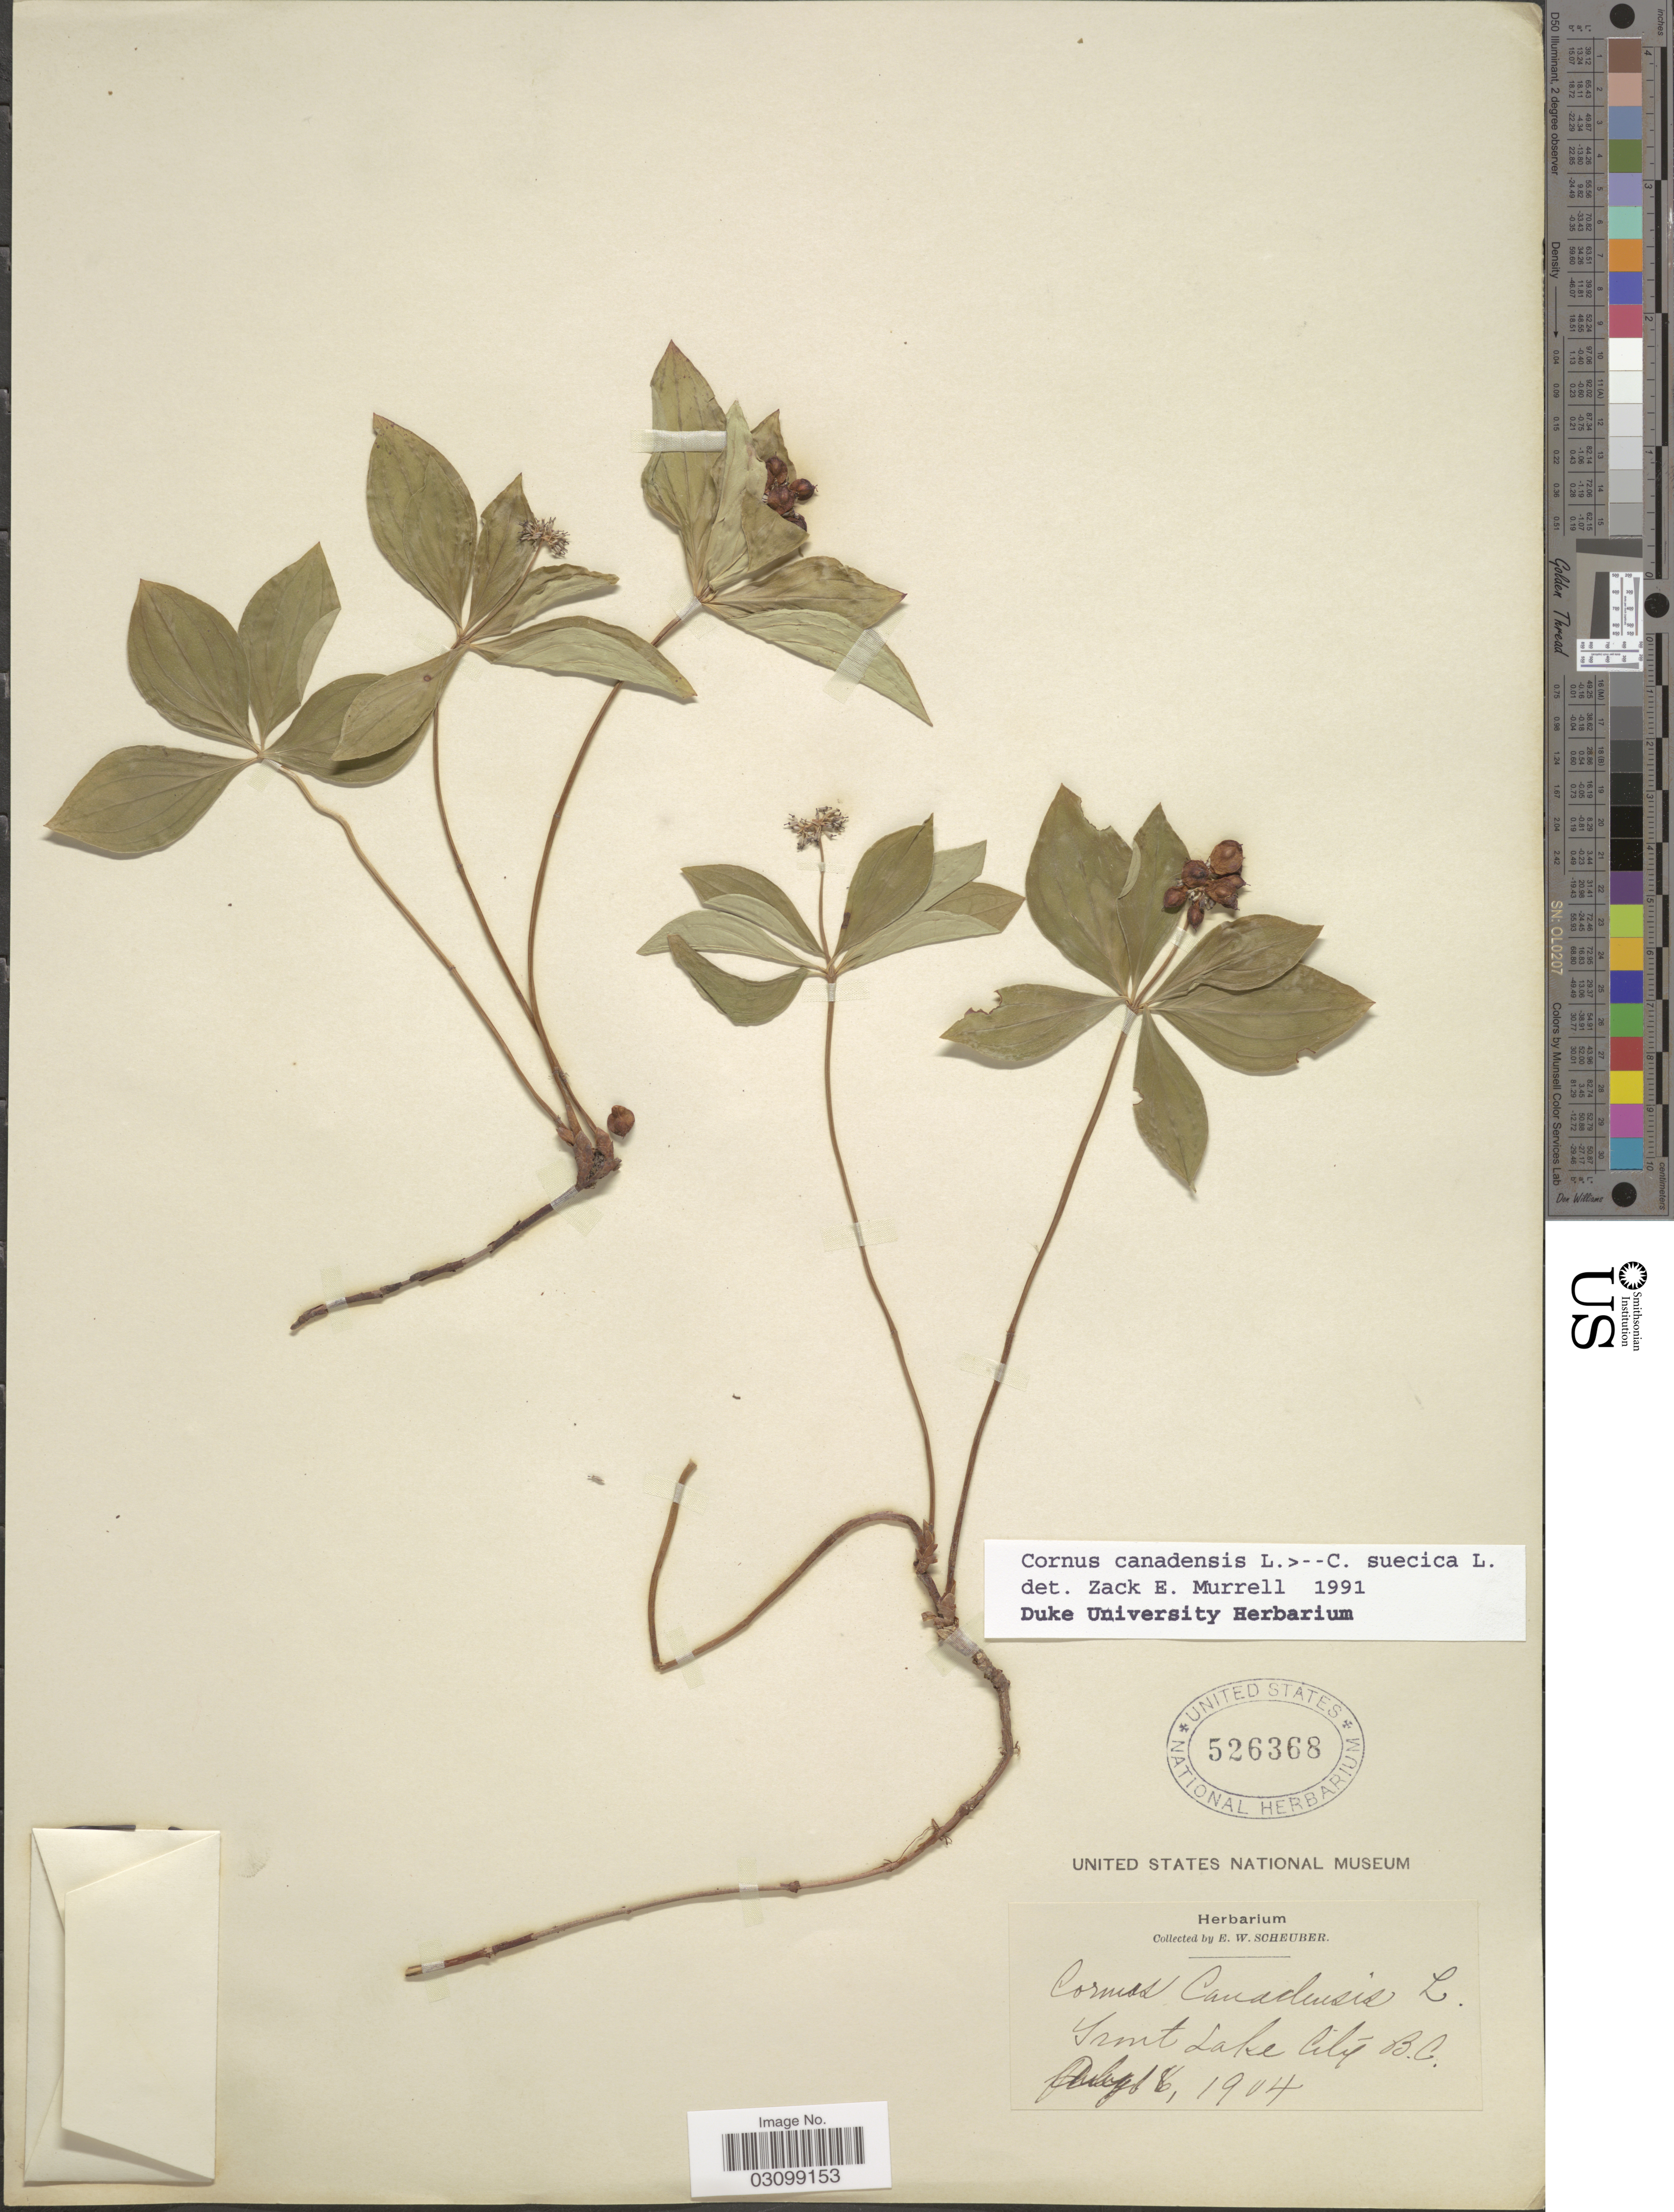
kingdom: Plantae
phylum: Tracheophyta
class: Magnoliopsida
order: Cornales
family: Cornaceae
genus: Cornus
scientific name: Cornus sp.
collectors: E. Scheuber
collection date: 1904-08-08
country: Canada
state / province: British Columbia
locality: Trout Lake City. B.C.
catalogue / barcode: US 526368